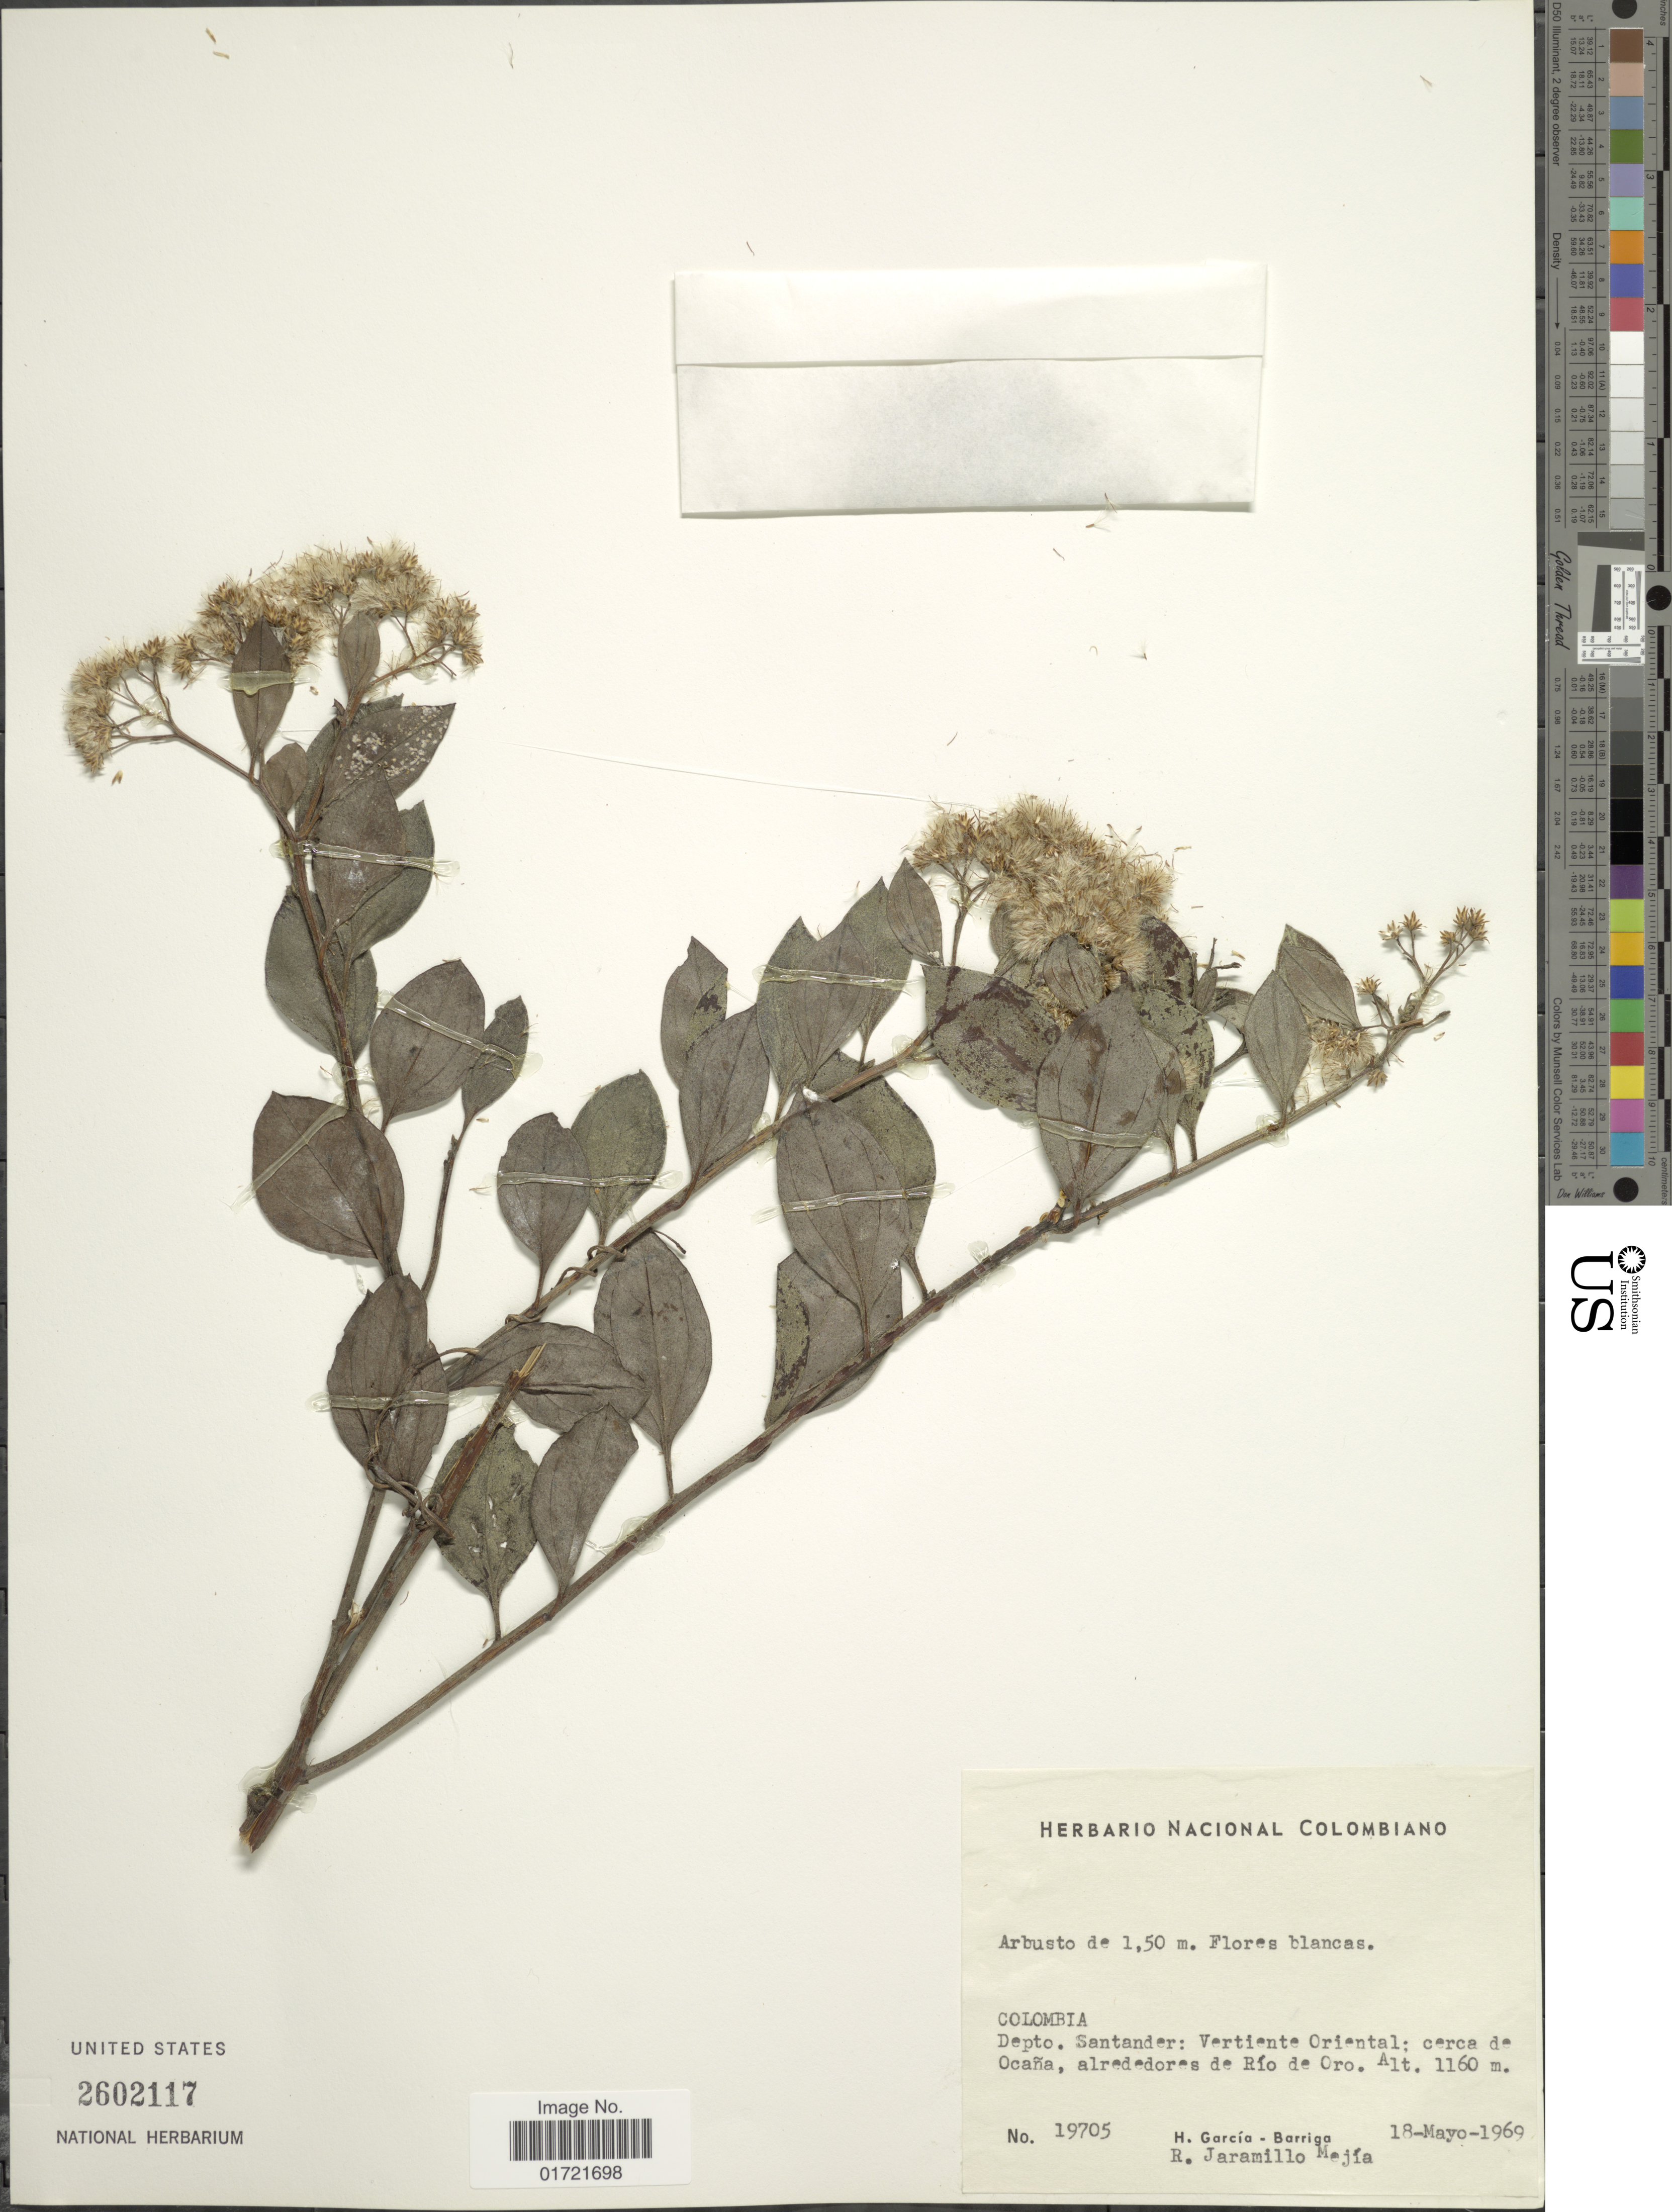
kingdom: Plantae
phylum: Tracheophyta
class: Magnoliopsida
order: Asterales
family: Asteraceae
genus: Baccharis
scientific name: Baccharis trinervis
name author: (Lam.) Pers.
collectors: H. García Barriga & R. Jaramillo M.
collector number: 19705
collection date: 1969-05-18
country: Colombia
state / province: Santander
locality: Depto. Santander: Vertiente Oriental; cerca de Ocana, alrededores de Rio de Oro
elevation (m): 1160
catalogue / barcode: US 2602117